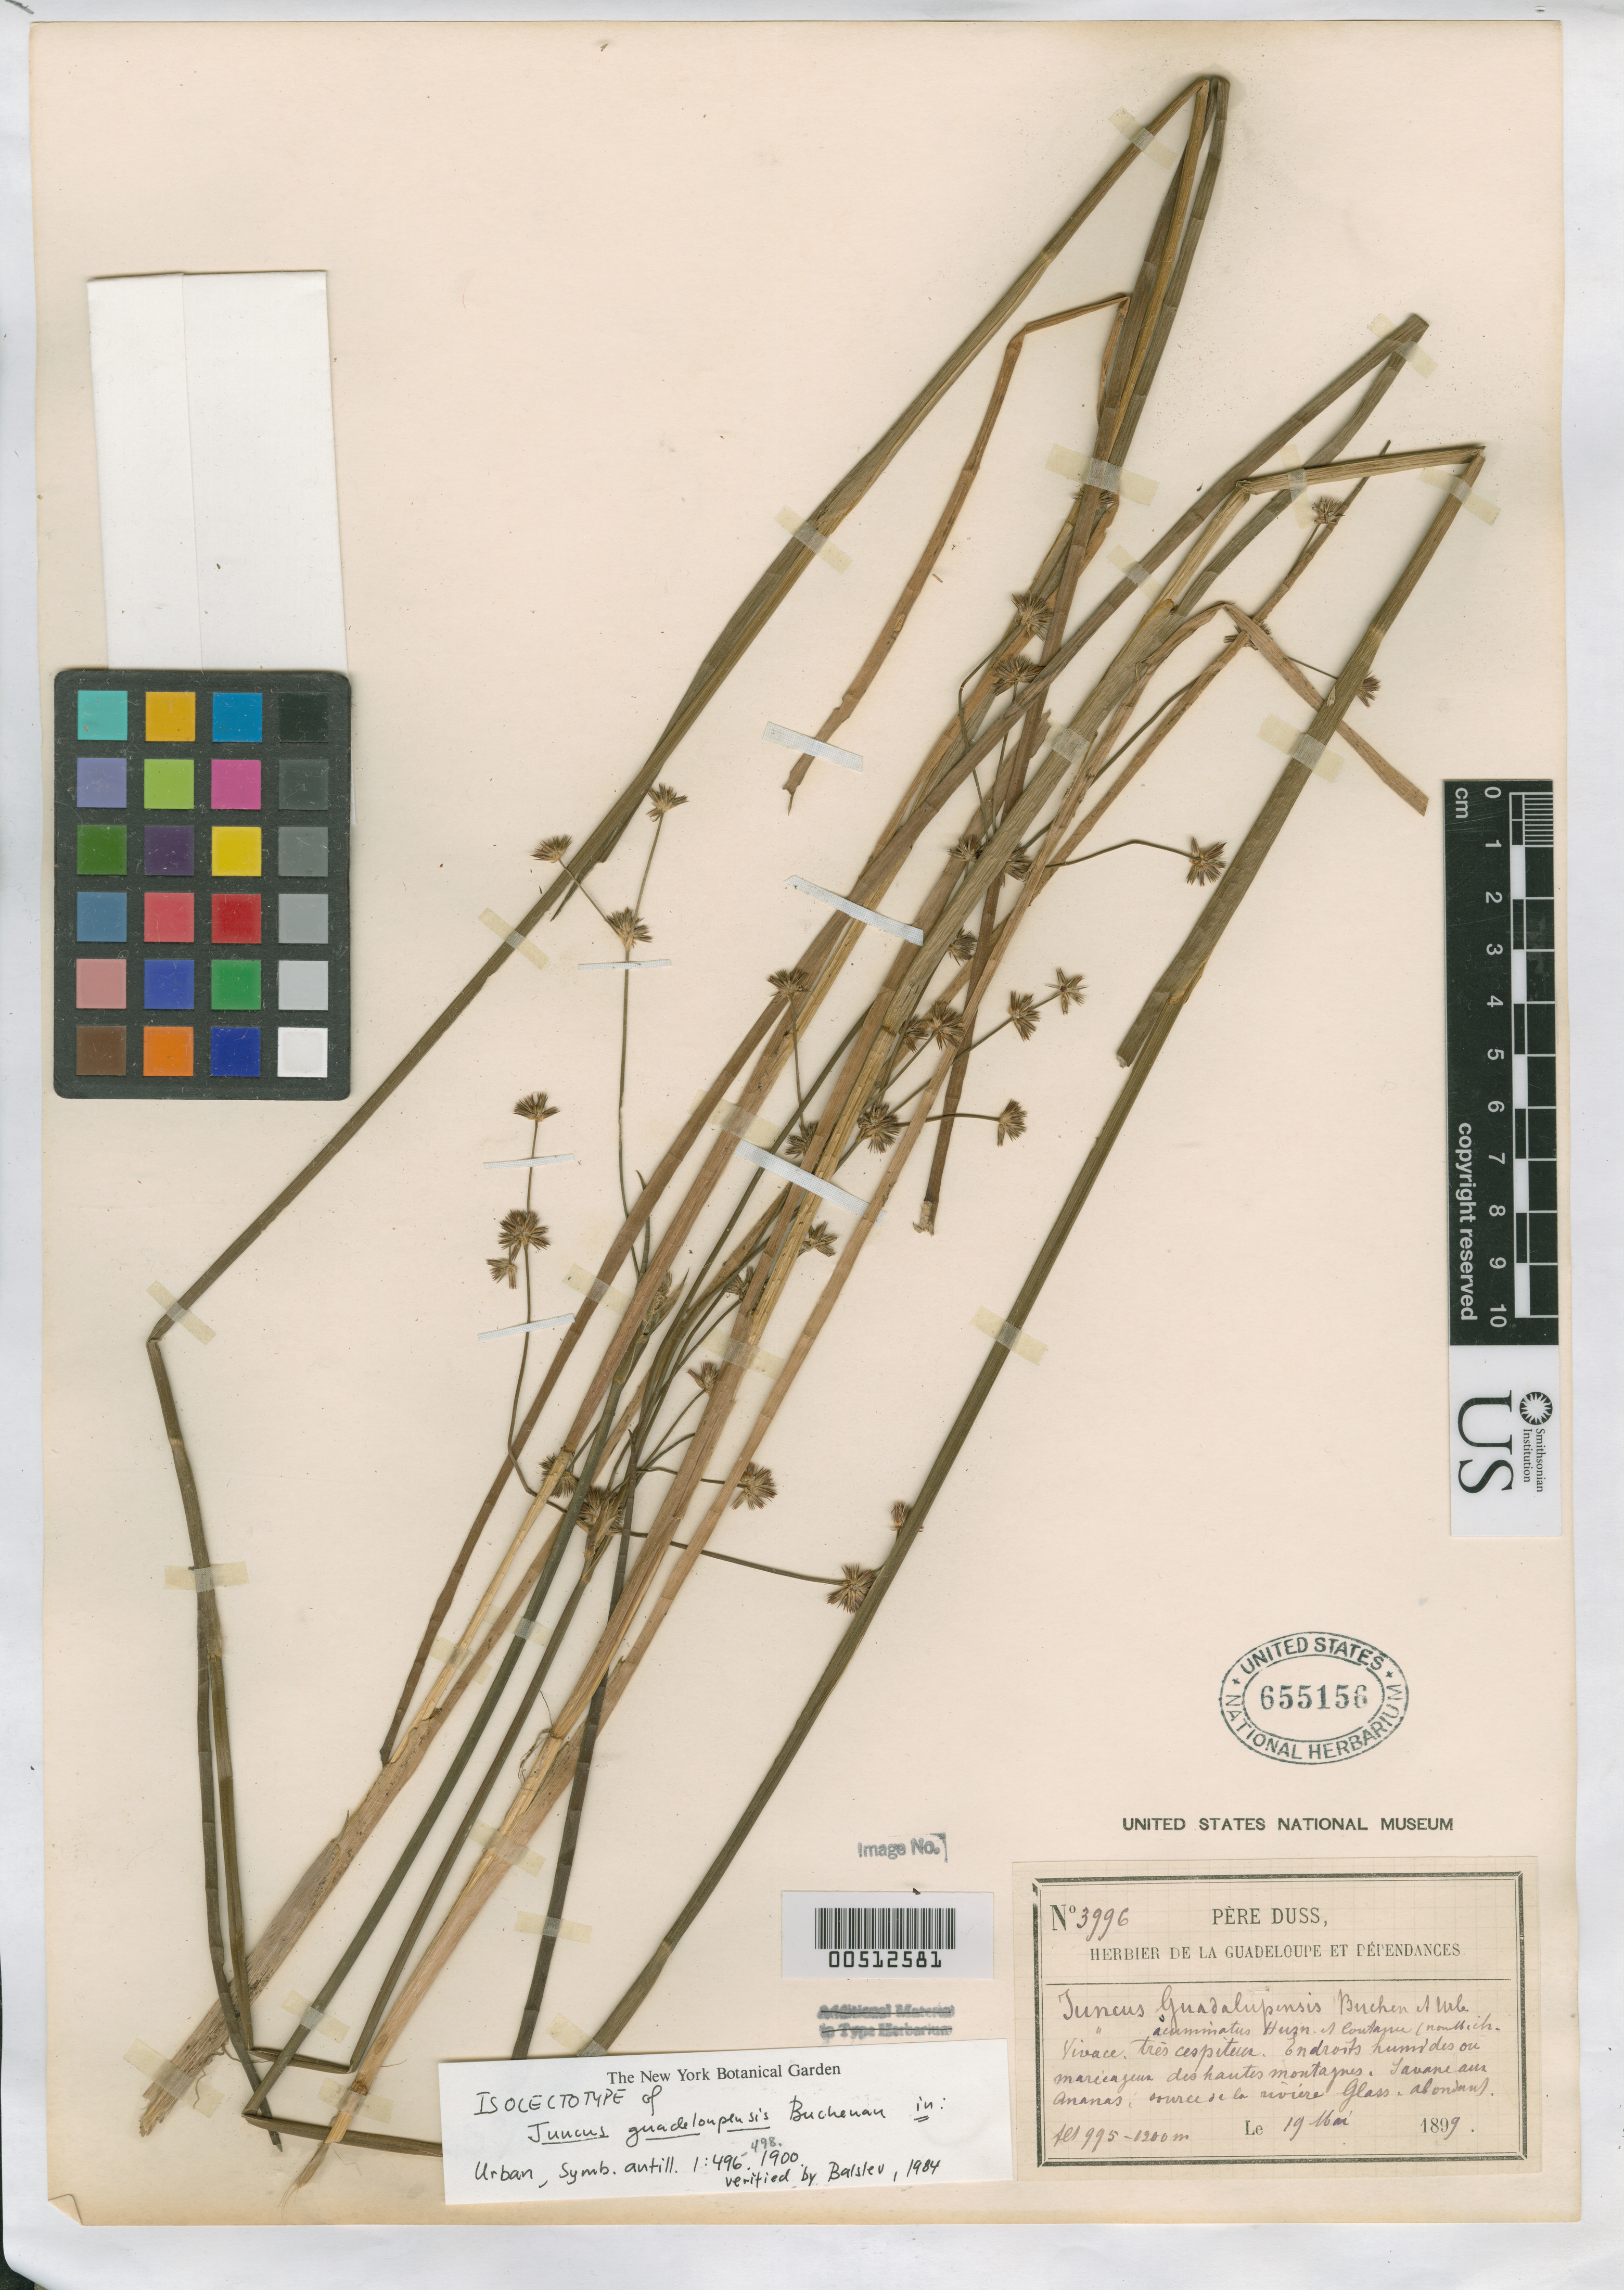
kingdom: Plantae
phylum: Tracheophyta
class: Liliopsida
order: Poales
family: Juncaceae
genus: Juncus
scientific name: Juncus guadeloupensis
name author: Buchenau & Urb. in Urb.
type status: Isolectotype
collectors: Père Duss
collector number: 3996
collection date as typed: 19 May 1899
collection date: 1899-05-19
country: Guadeloupe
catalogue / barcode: US 655156